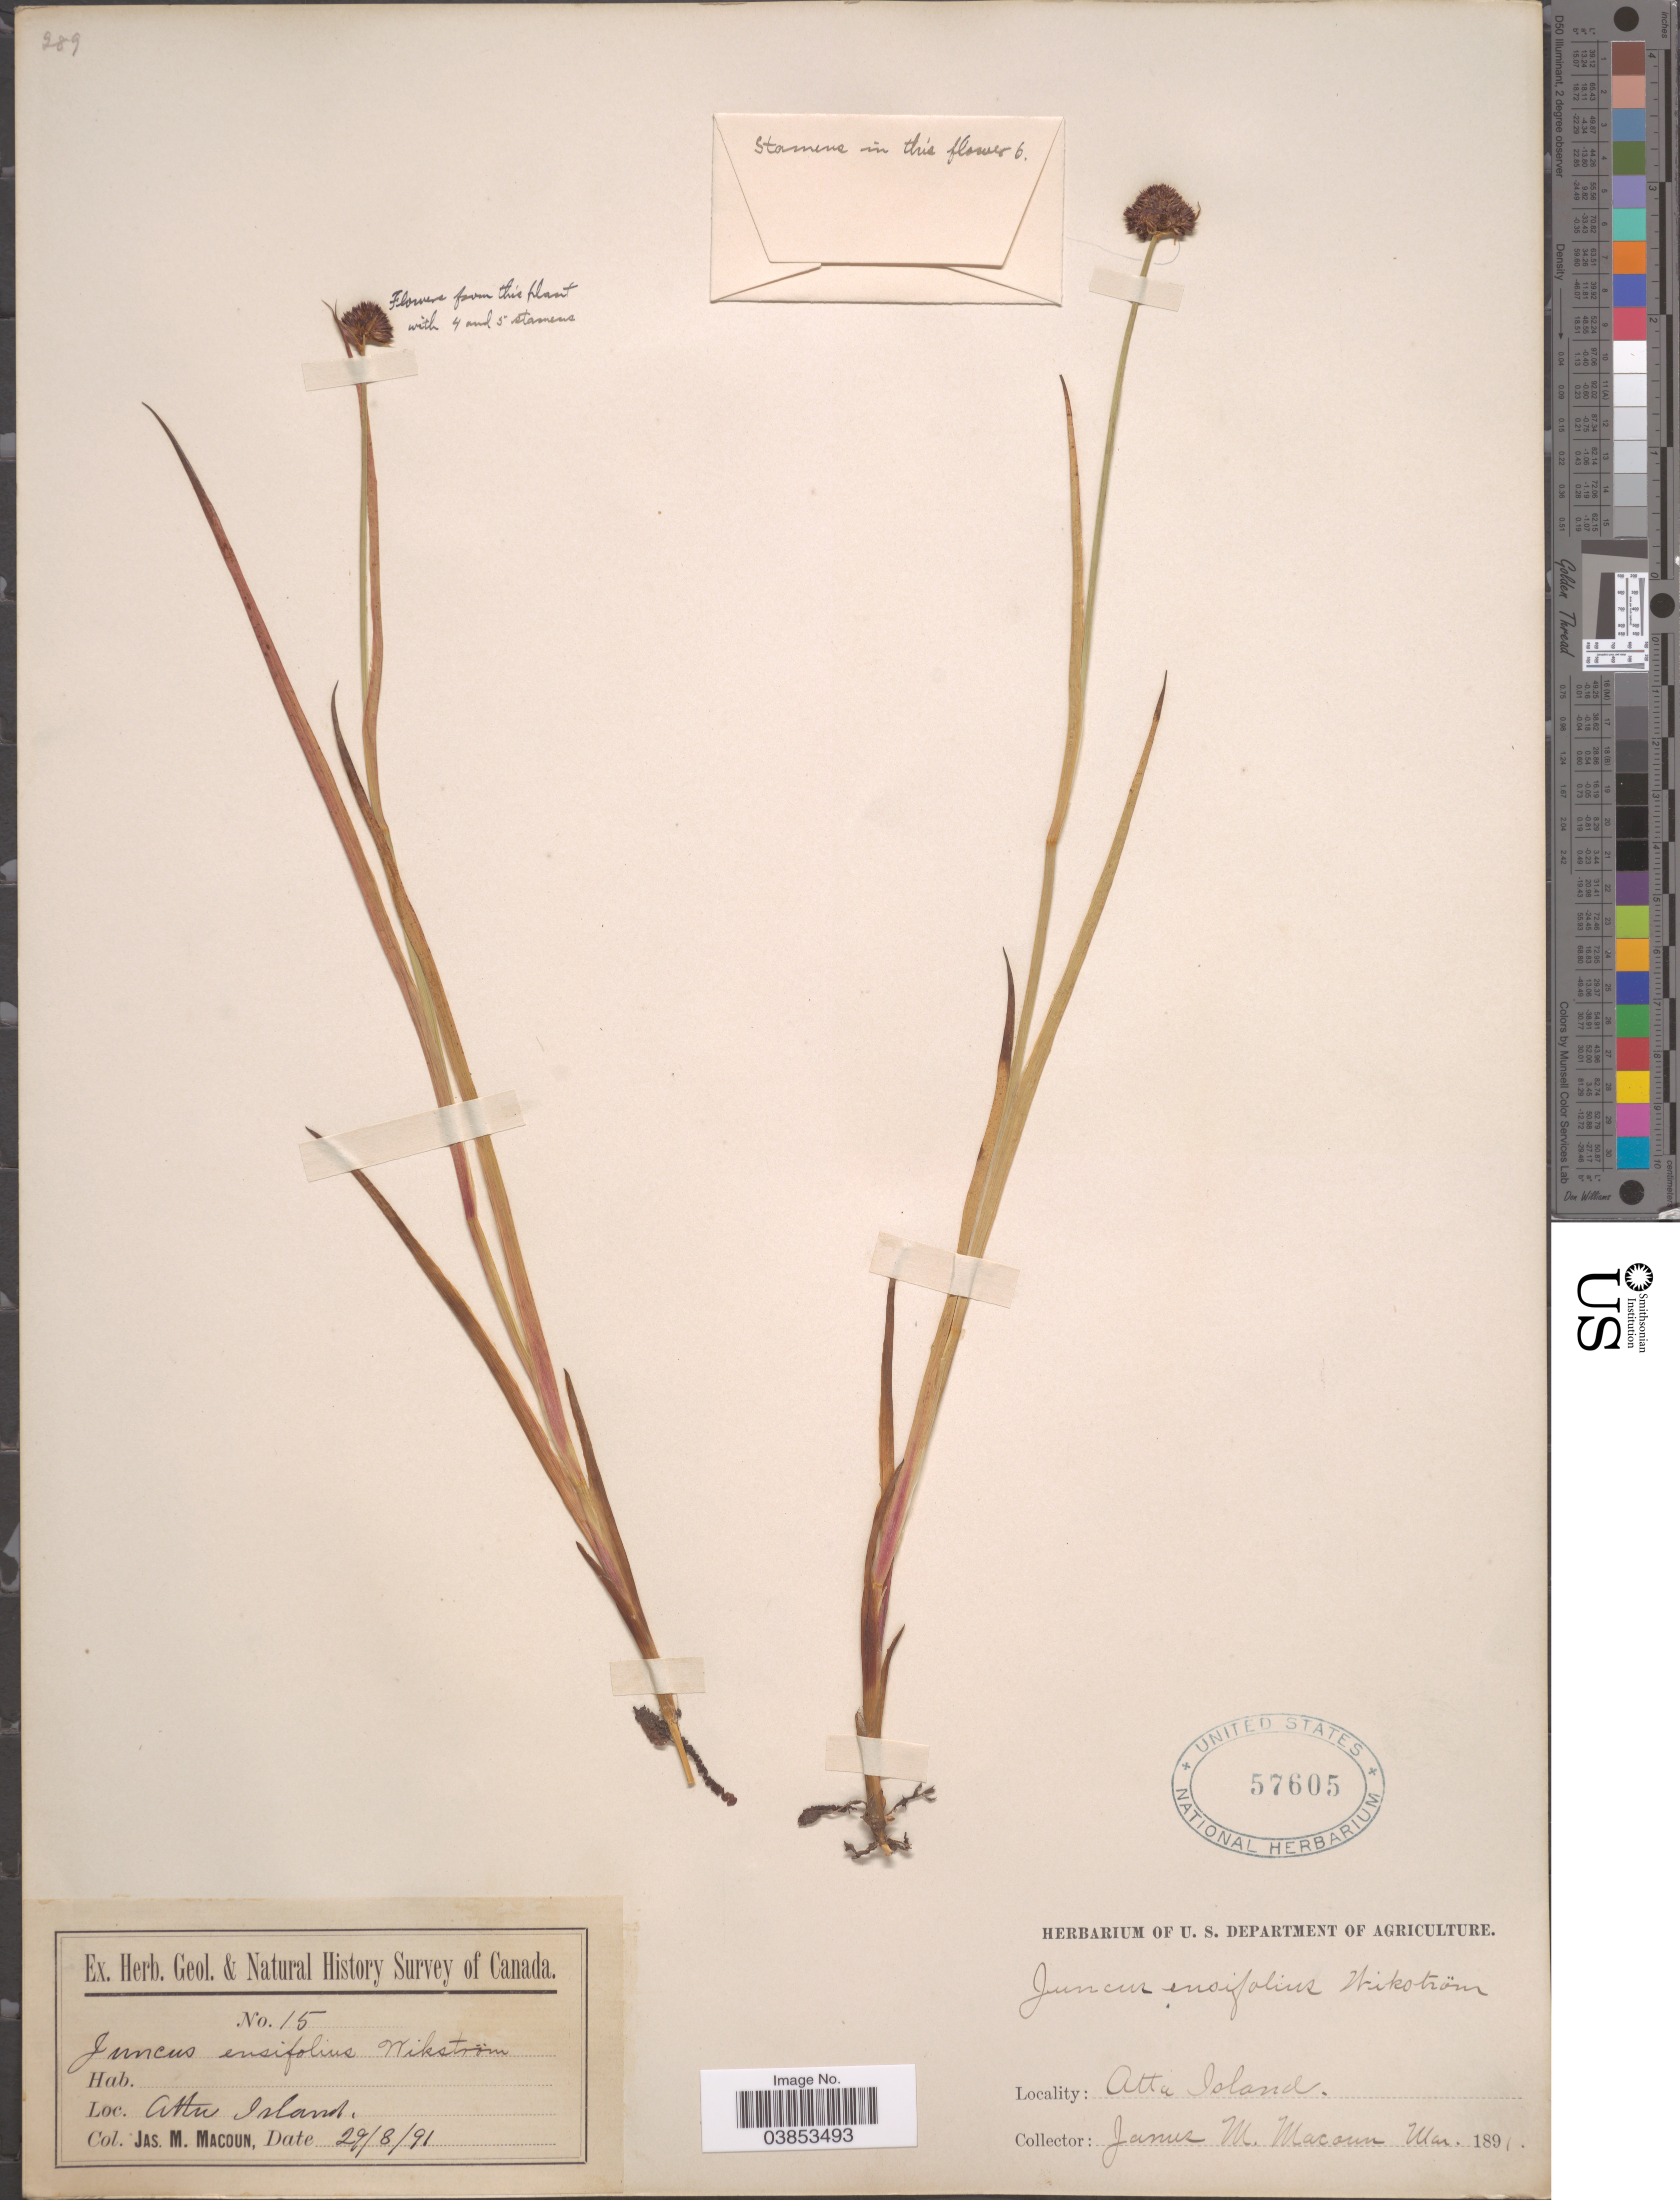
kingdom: Plantae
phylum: Tracheophyta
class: Liliopsida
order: Poales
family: Juncaceae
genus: Juncus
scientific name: Juncus ensifolius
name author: Wikstr.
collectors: J. M. Macoun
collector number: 15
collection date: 1891-08-29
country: United States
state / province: Alaska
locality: Attu Island.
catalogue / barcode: US 57605